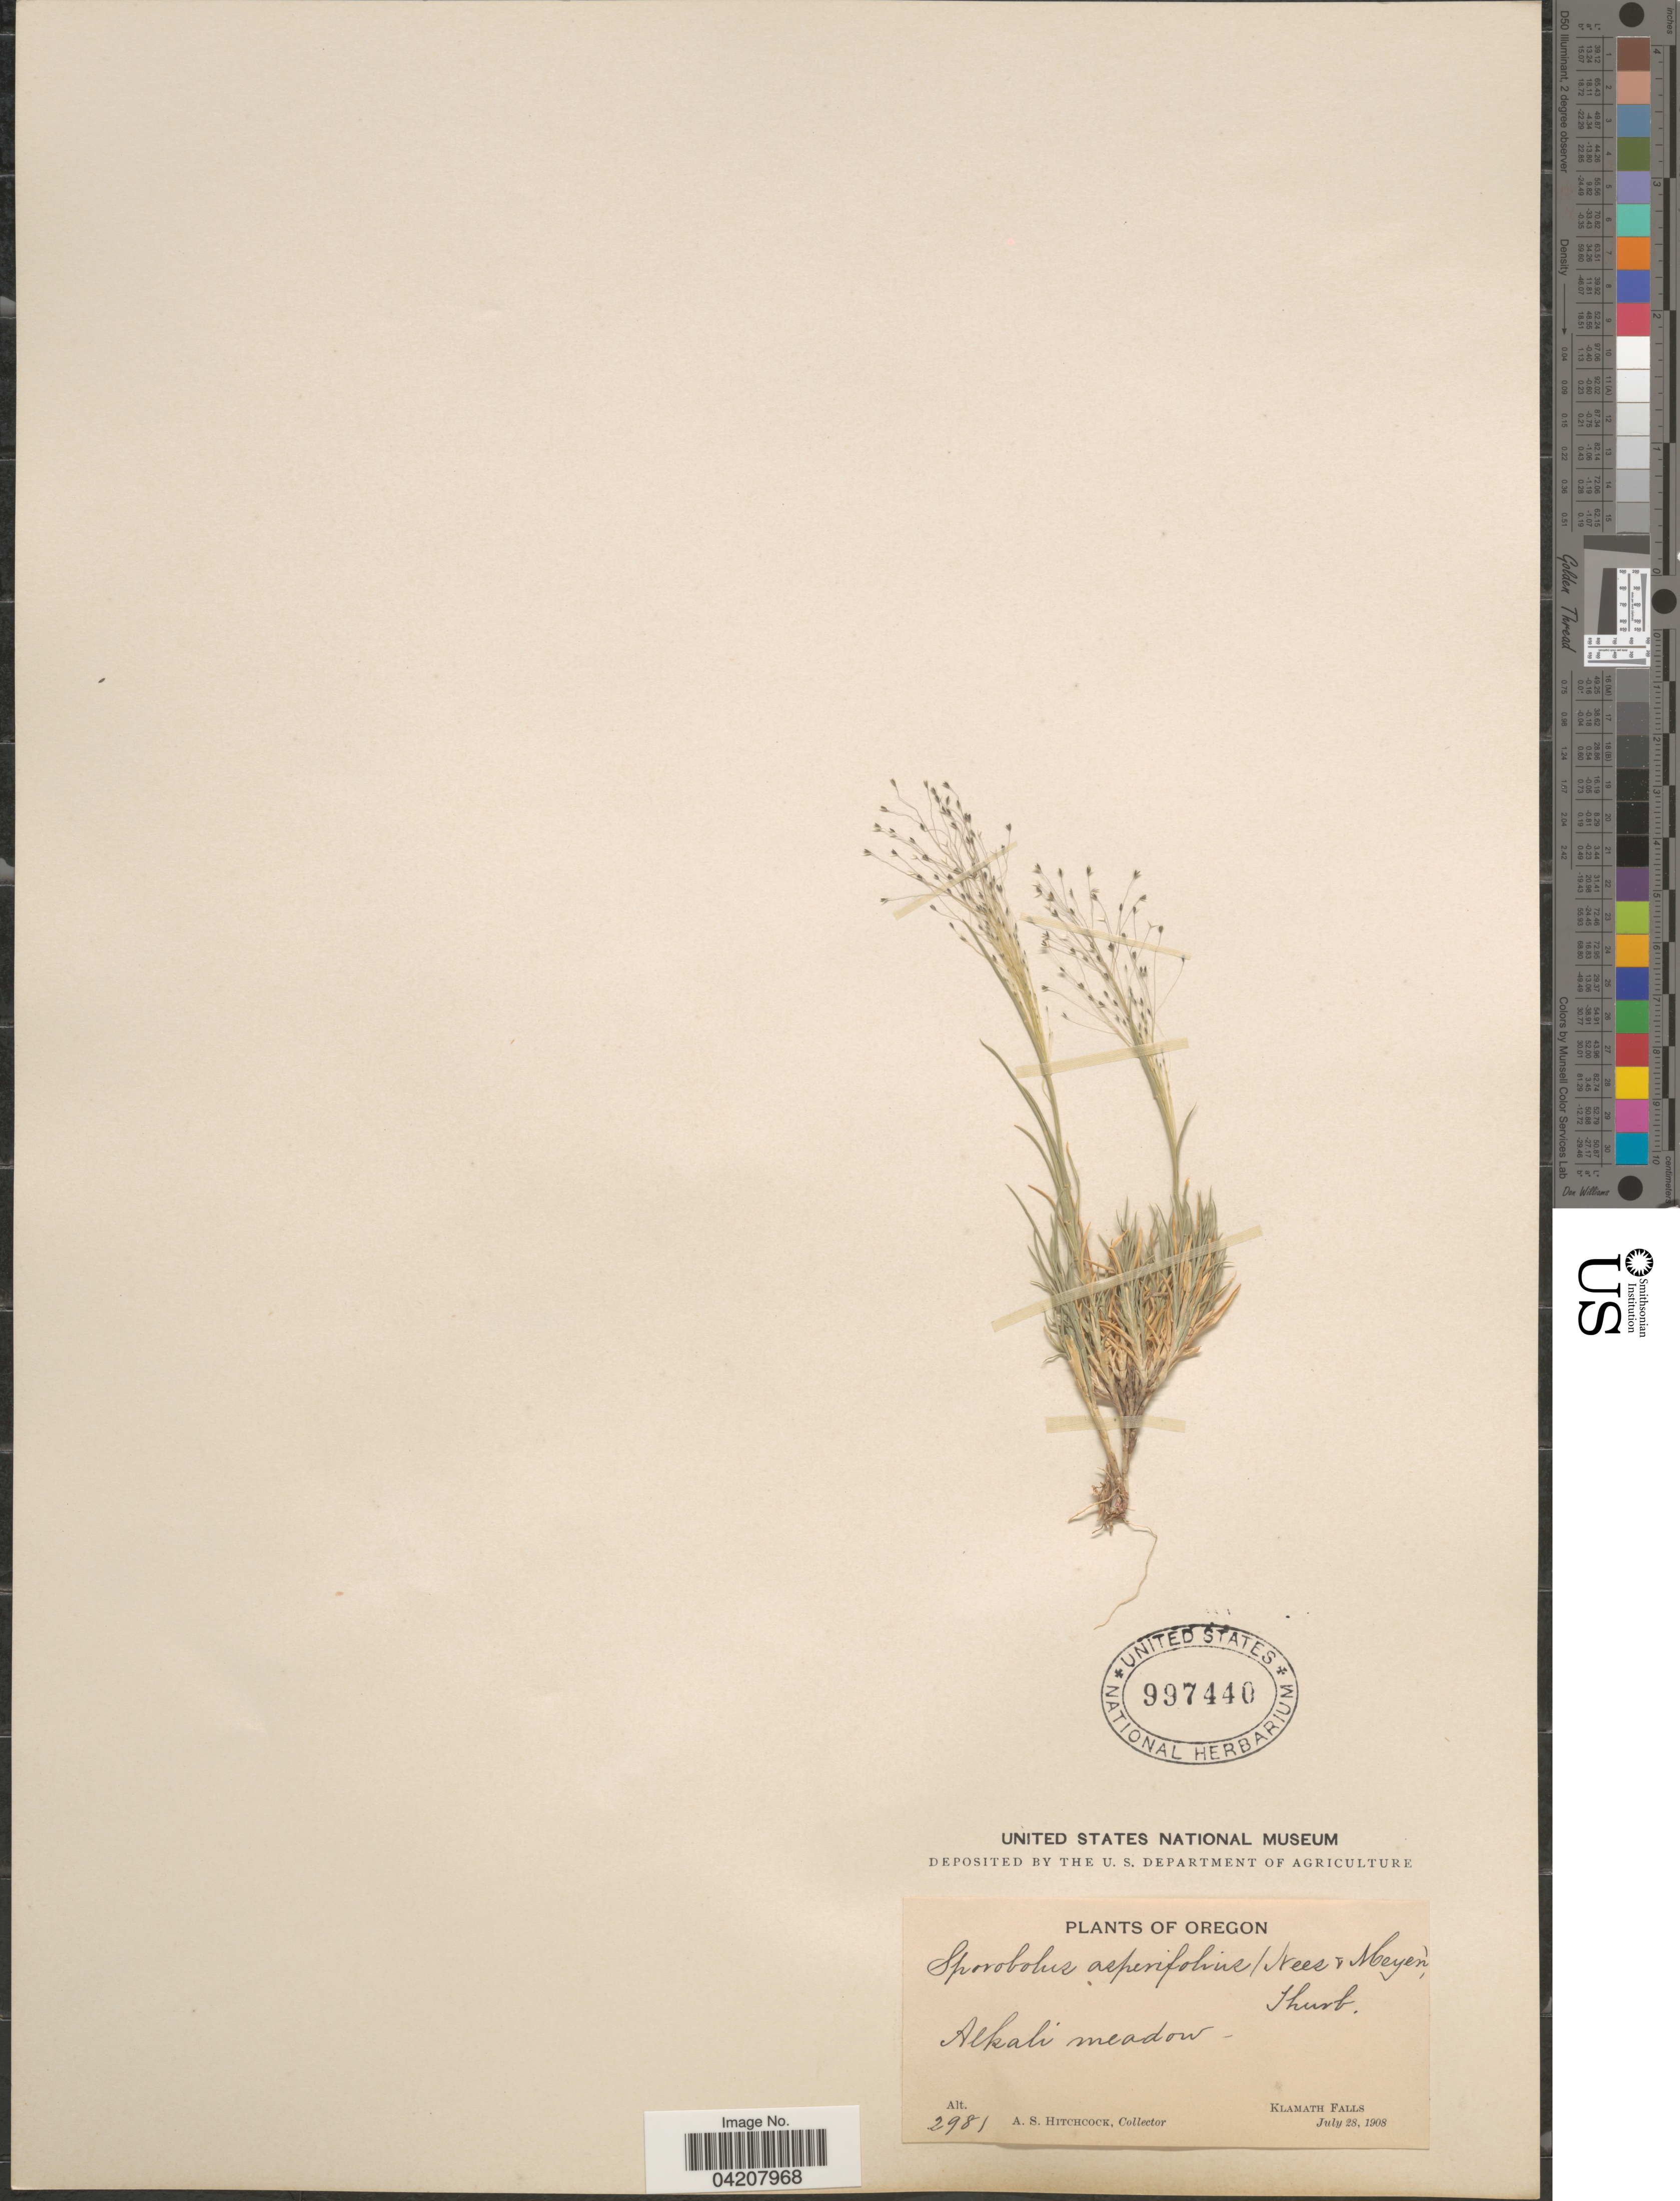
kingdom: Plantae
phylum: Tracheophyta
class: Liliopsida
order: Poales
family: Poaceae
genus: Muhlenbergia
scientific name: Muhlenbergia asperifolia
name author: (Nees & Meyen ex Trin.) Parodi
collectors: A. S. Hitchcock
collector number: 2981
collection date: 1908-07-28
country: United States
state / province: Oregon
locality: Klamath Falls.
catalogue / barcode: US 997440